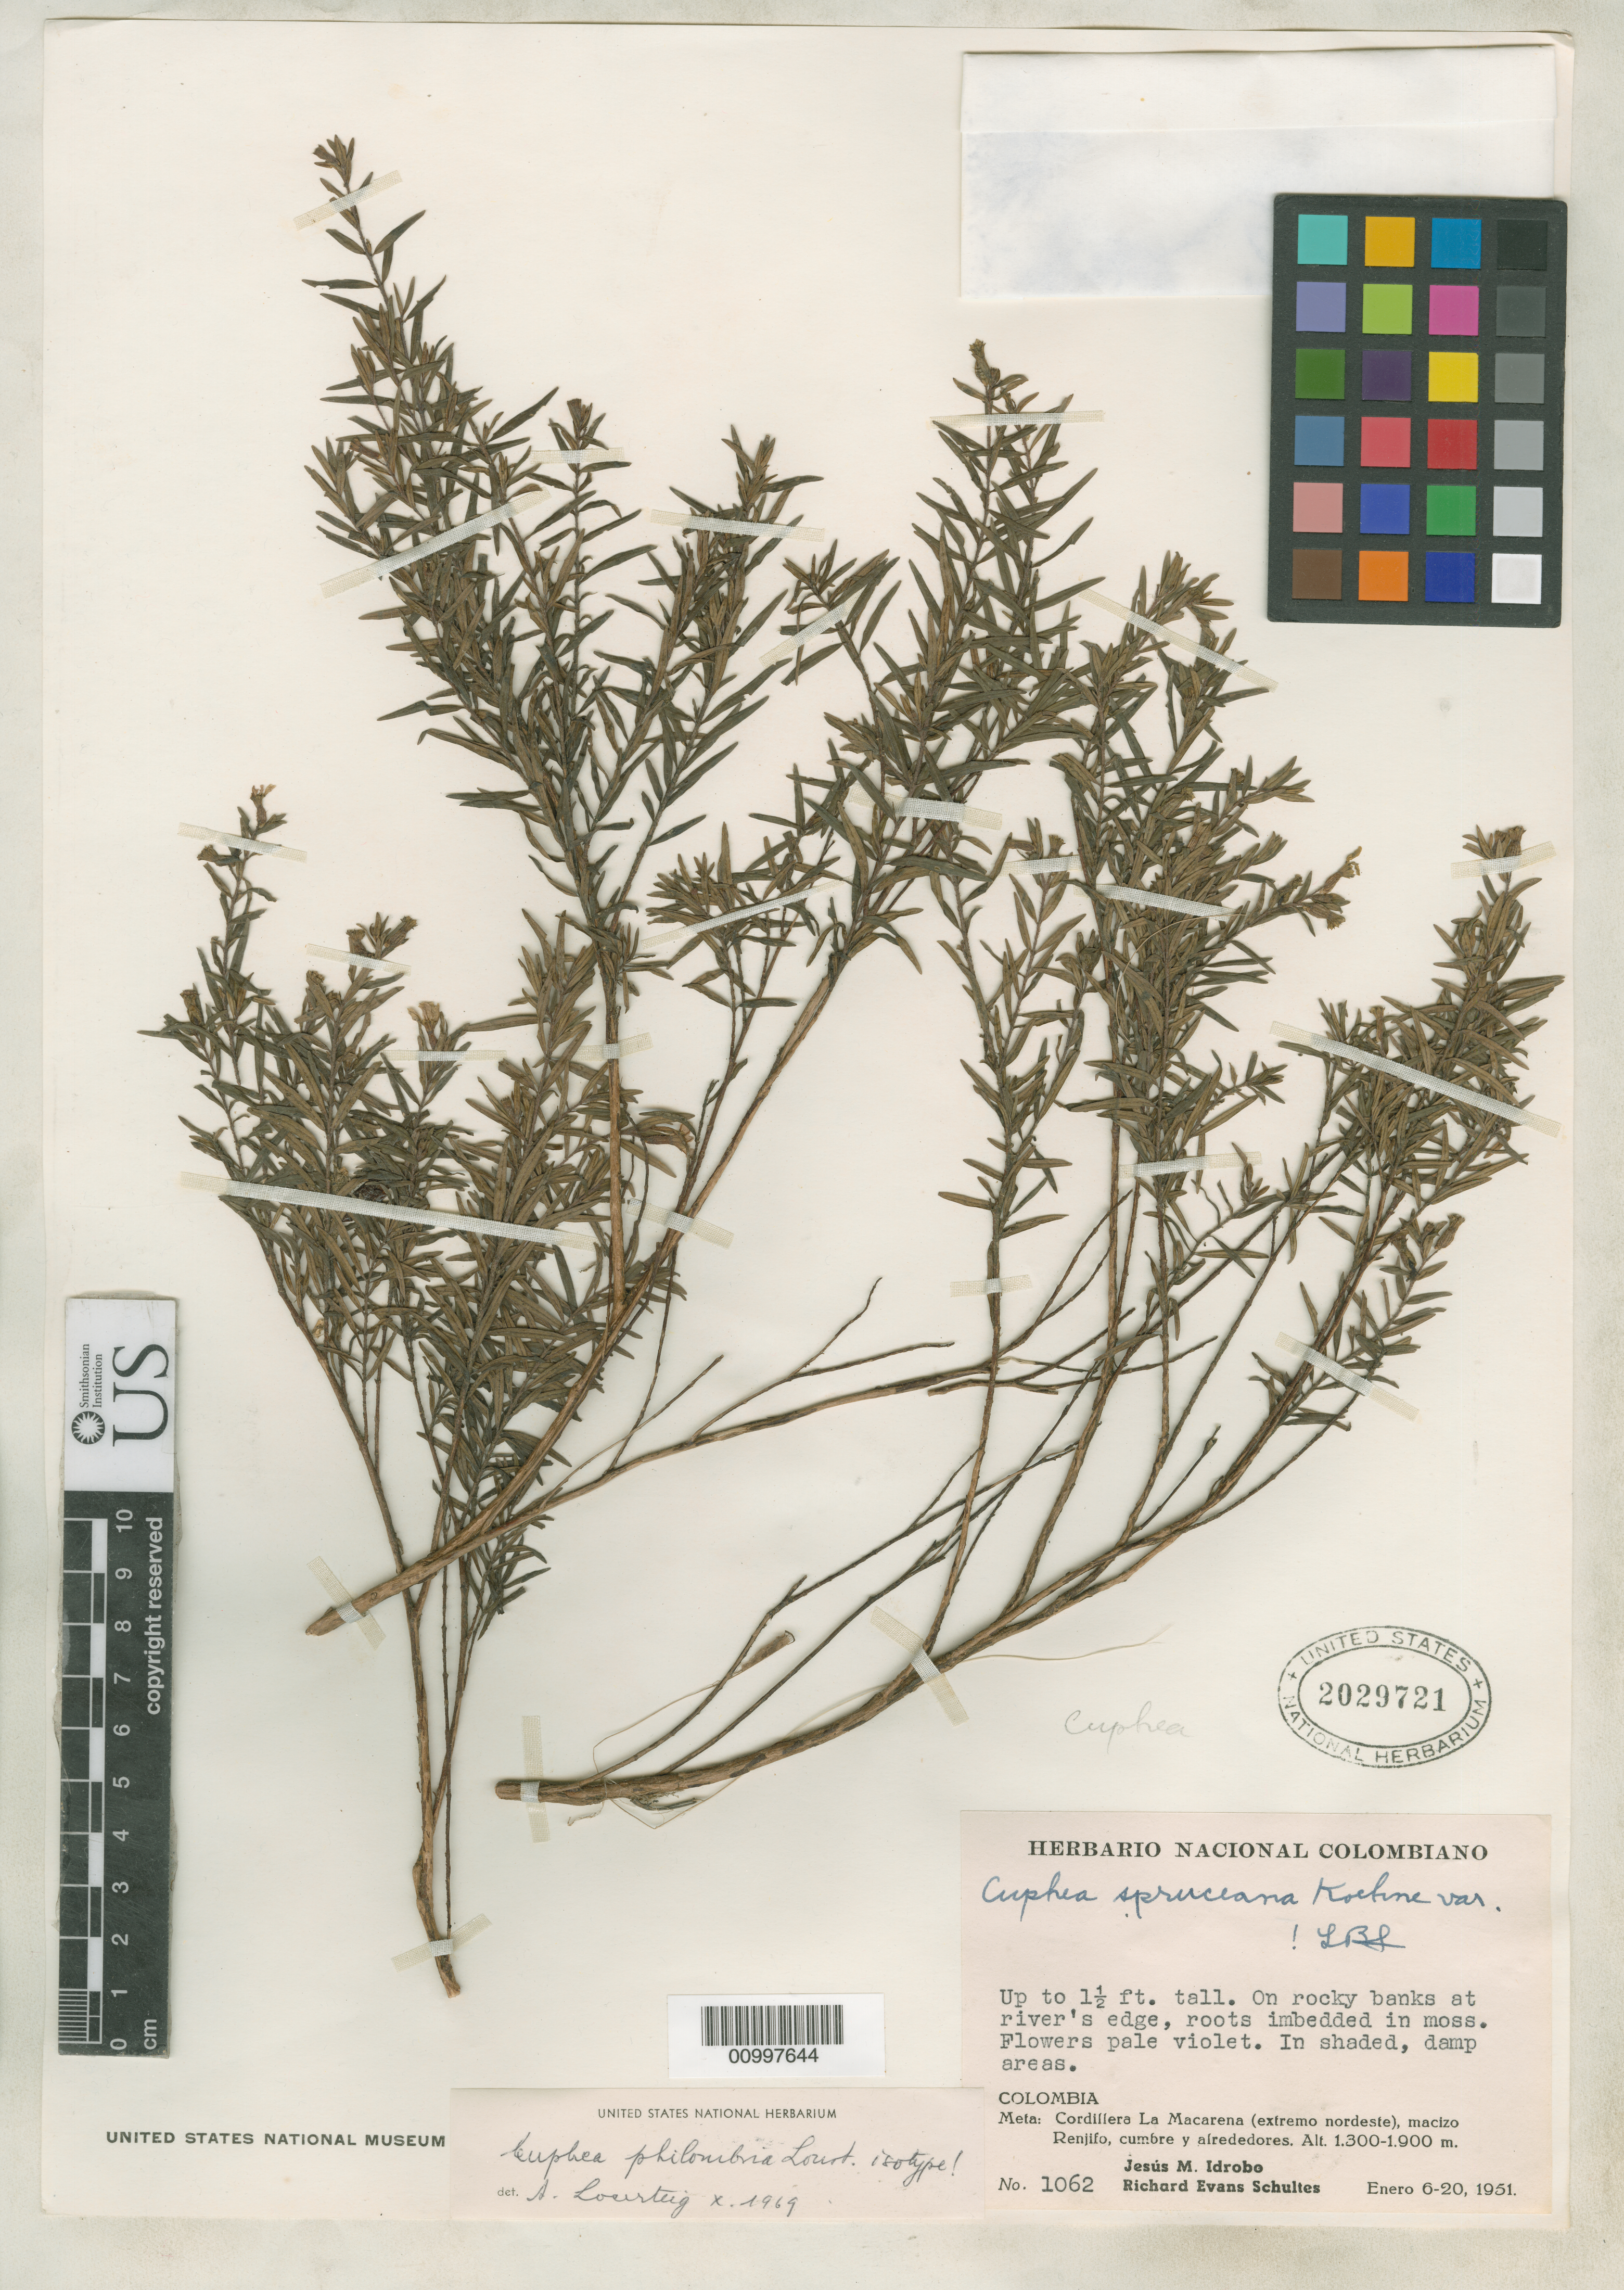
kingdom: Plantae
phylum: Tracheophyta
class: Magnoliopsida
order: Myrtales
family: Lythraceae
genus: Cuphea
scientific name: Cuphea philombria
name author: Lourteig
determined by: Lourteig, A.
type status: Isotype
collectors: J. M. Idrobo & R. E. Schultes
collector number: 1062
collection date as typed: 06 Jan 1951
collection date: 1951-01-06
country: Colombia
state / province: Meta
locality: Cordillera La Macarena (extremo nordeste), macizo Renjifo, cumbre y alrededores.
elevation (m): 1300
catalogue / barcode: US 2029721